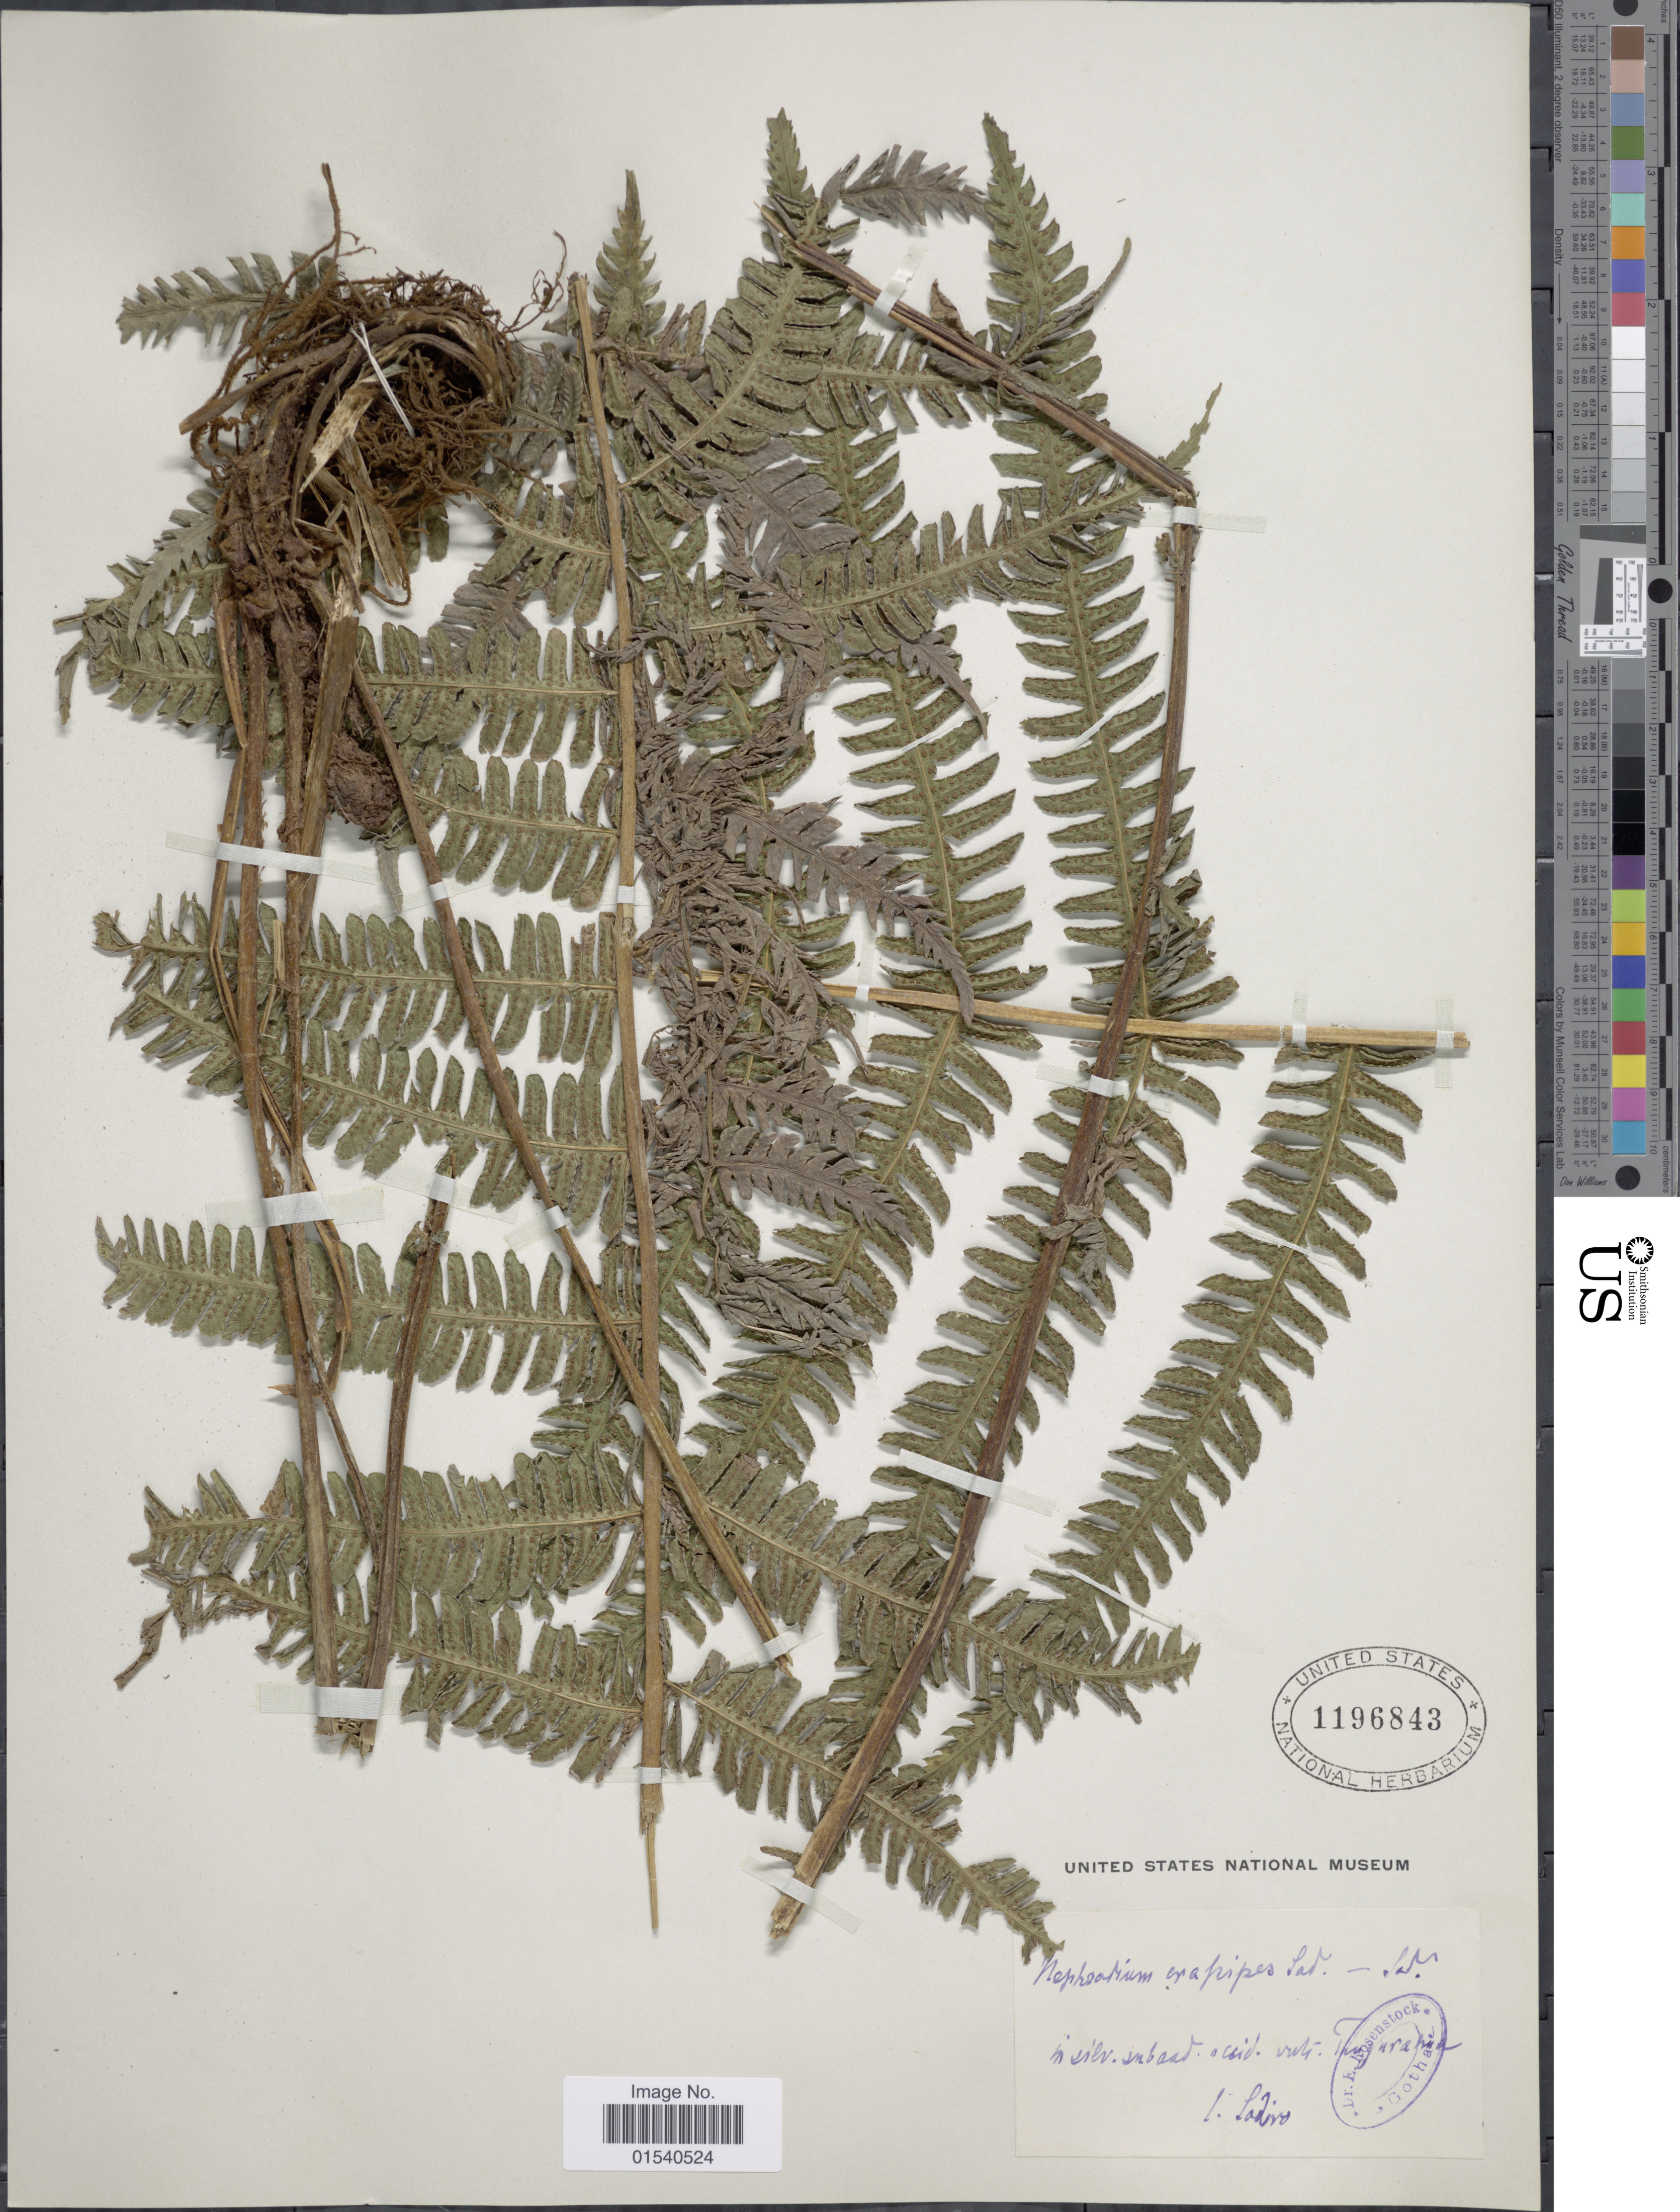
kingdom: Plantae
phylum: Tracheophyta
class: Polypodiopsida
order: Polypodiales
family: Thelypteridaceae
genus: Amauropelta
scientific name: Amauropelta pachyrachis (Kunze) comb. nov., ined 2015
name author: (Kunze)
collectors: Sodiro, --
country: Ecuador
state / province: Tungurahua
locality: In silv suband occid vulc Tungurahua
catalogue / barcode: US 1196843